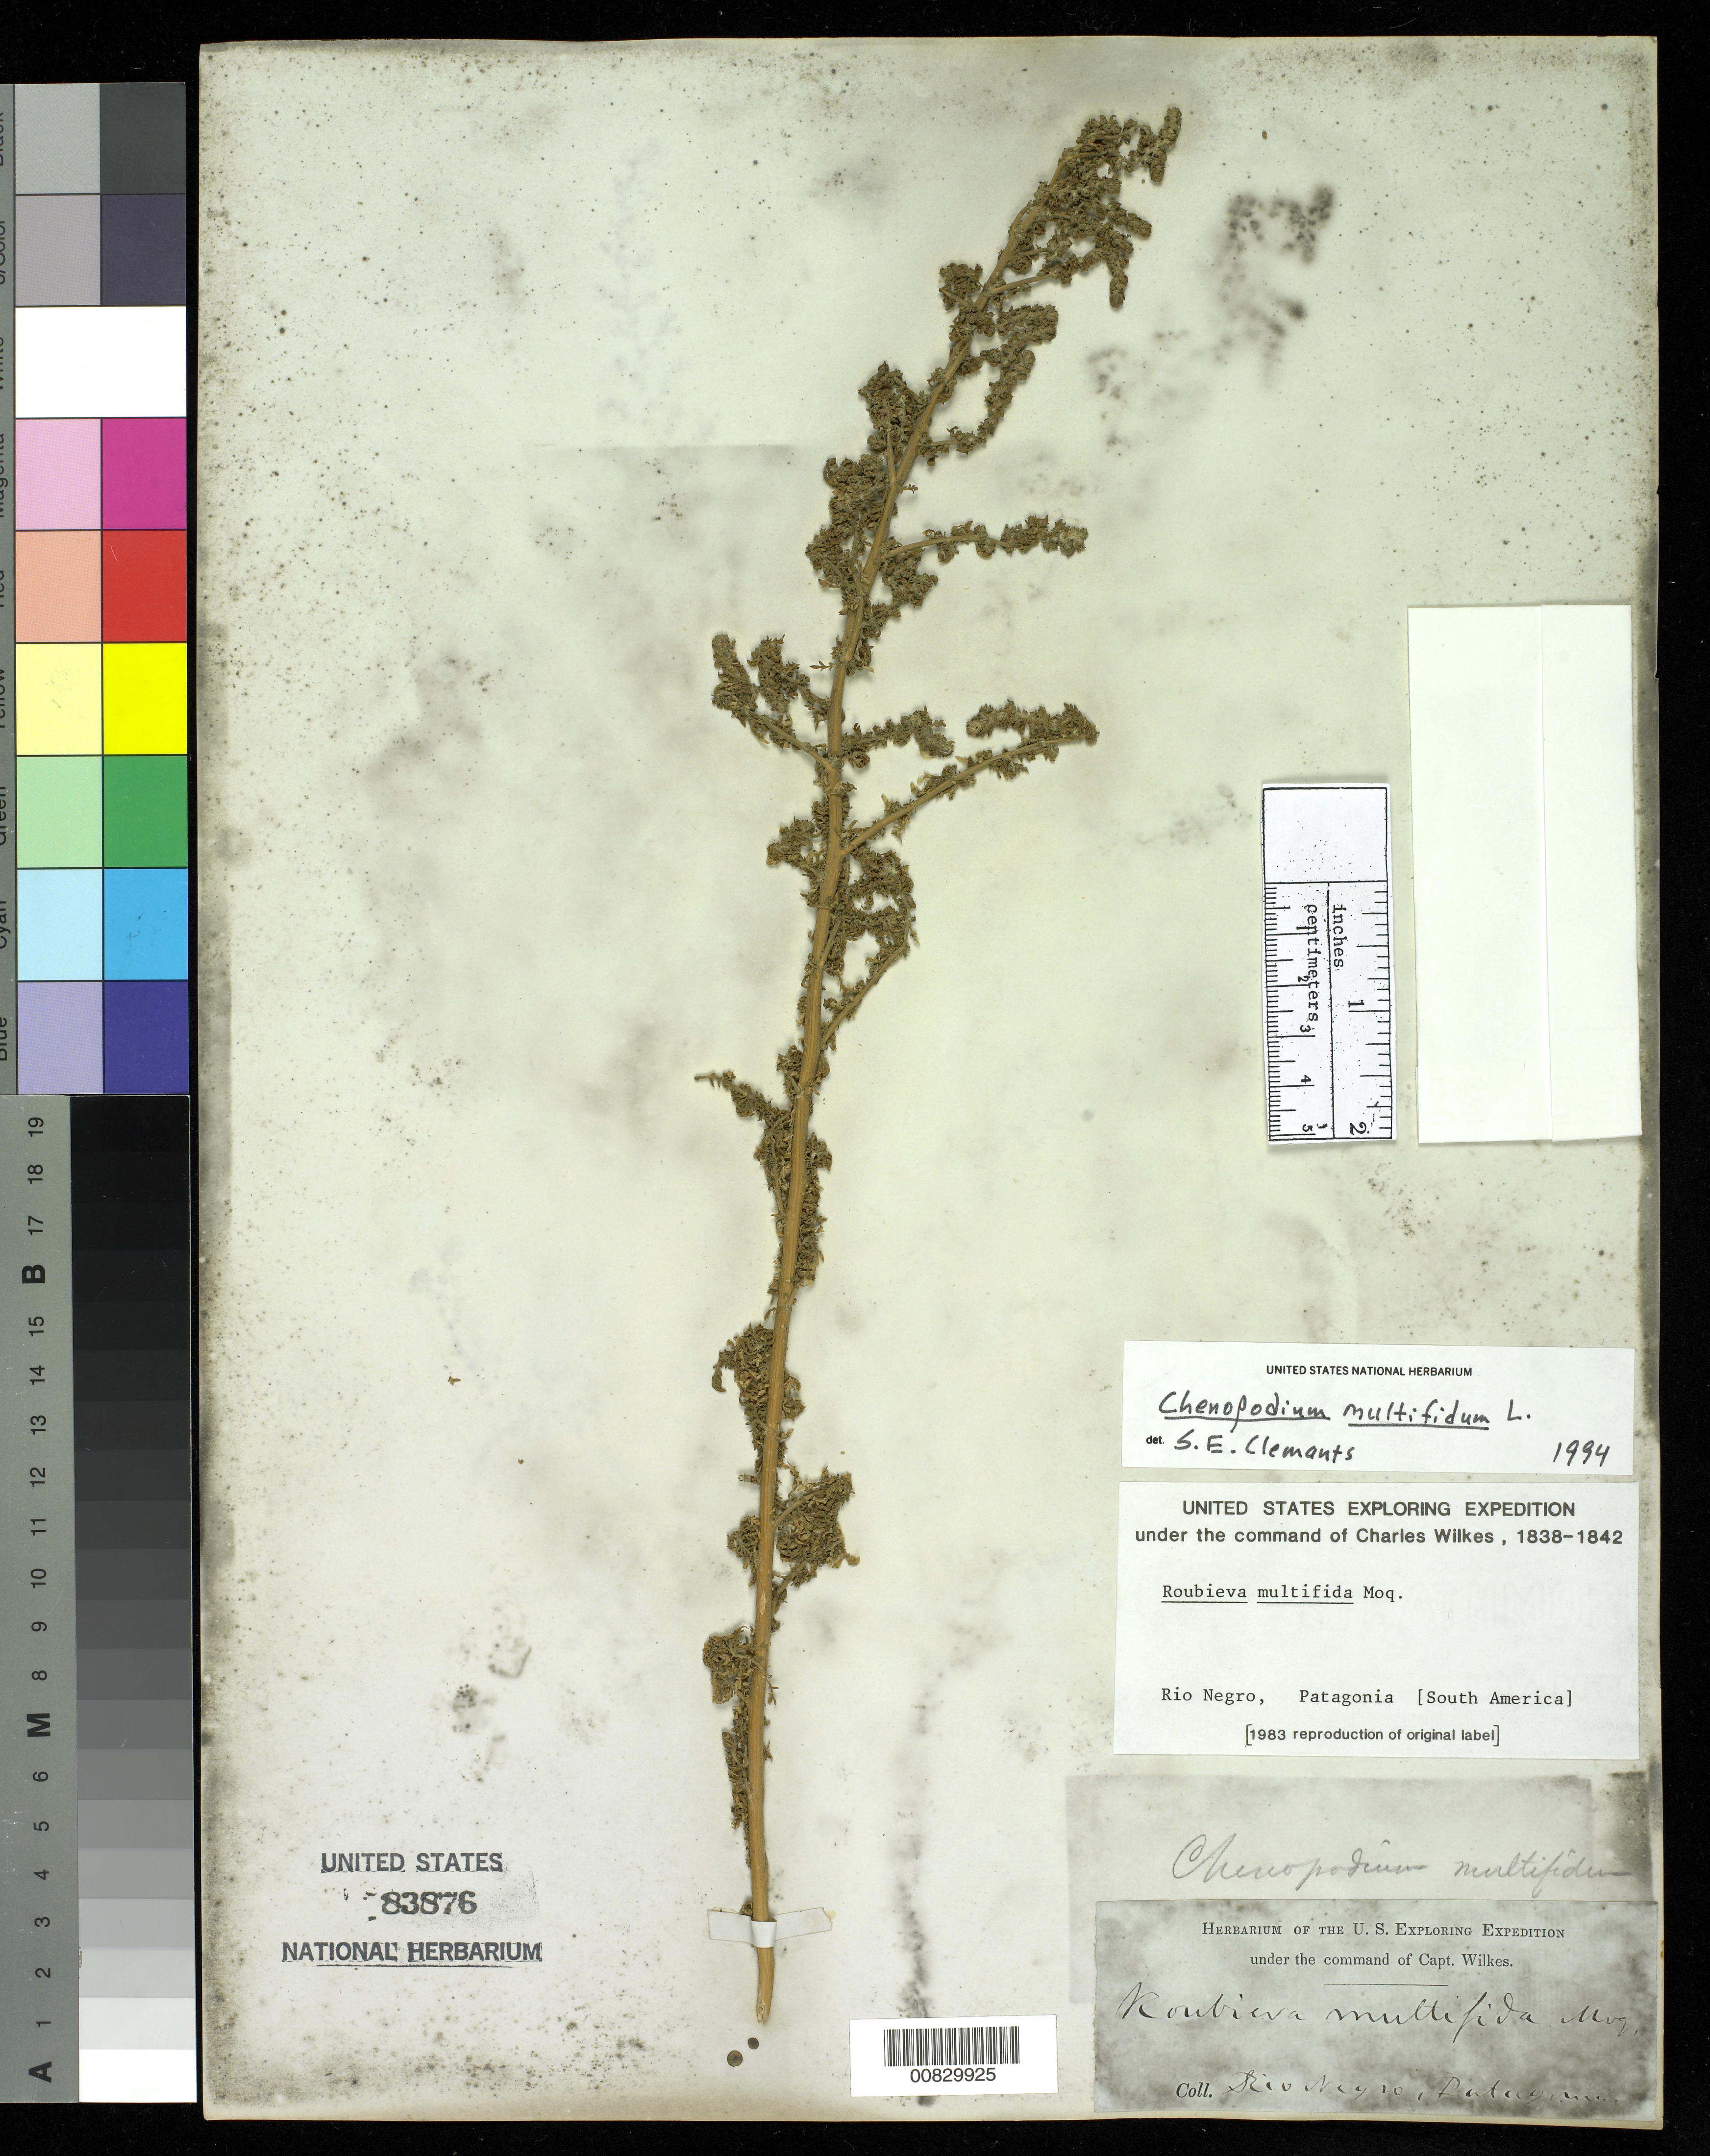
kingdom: Plantae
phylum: Tracheophyta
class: Magnoliopsida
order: Caryophyllales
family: Amaranthaceae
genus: Chenopodium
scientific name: Chenopodium multifidum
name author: L.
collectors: Wilkes Explor. Exped.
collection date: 1838/1842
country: Argentina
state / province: Rio Negro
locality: Patagonia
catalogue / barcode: US 83876